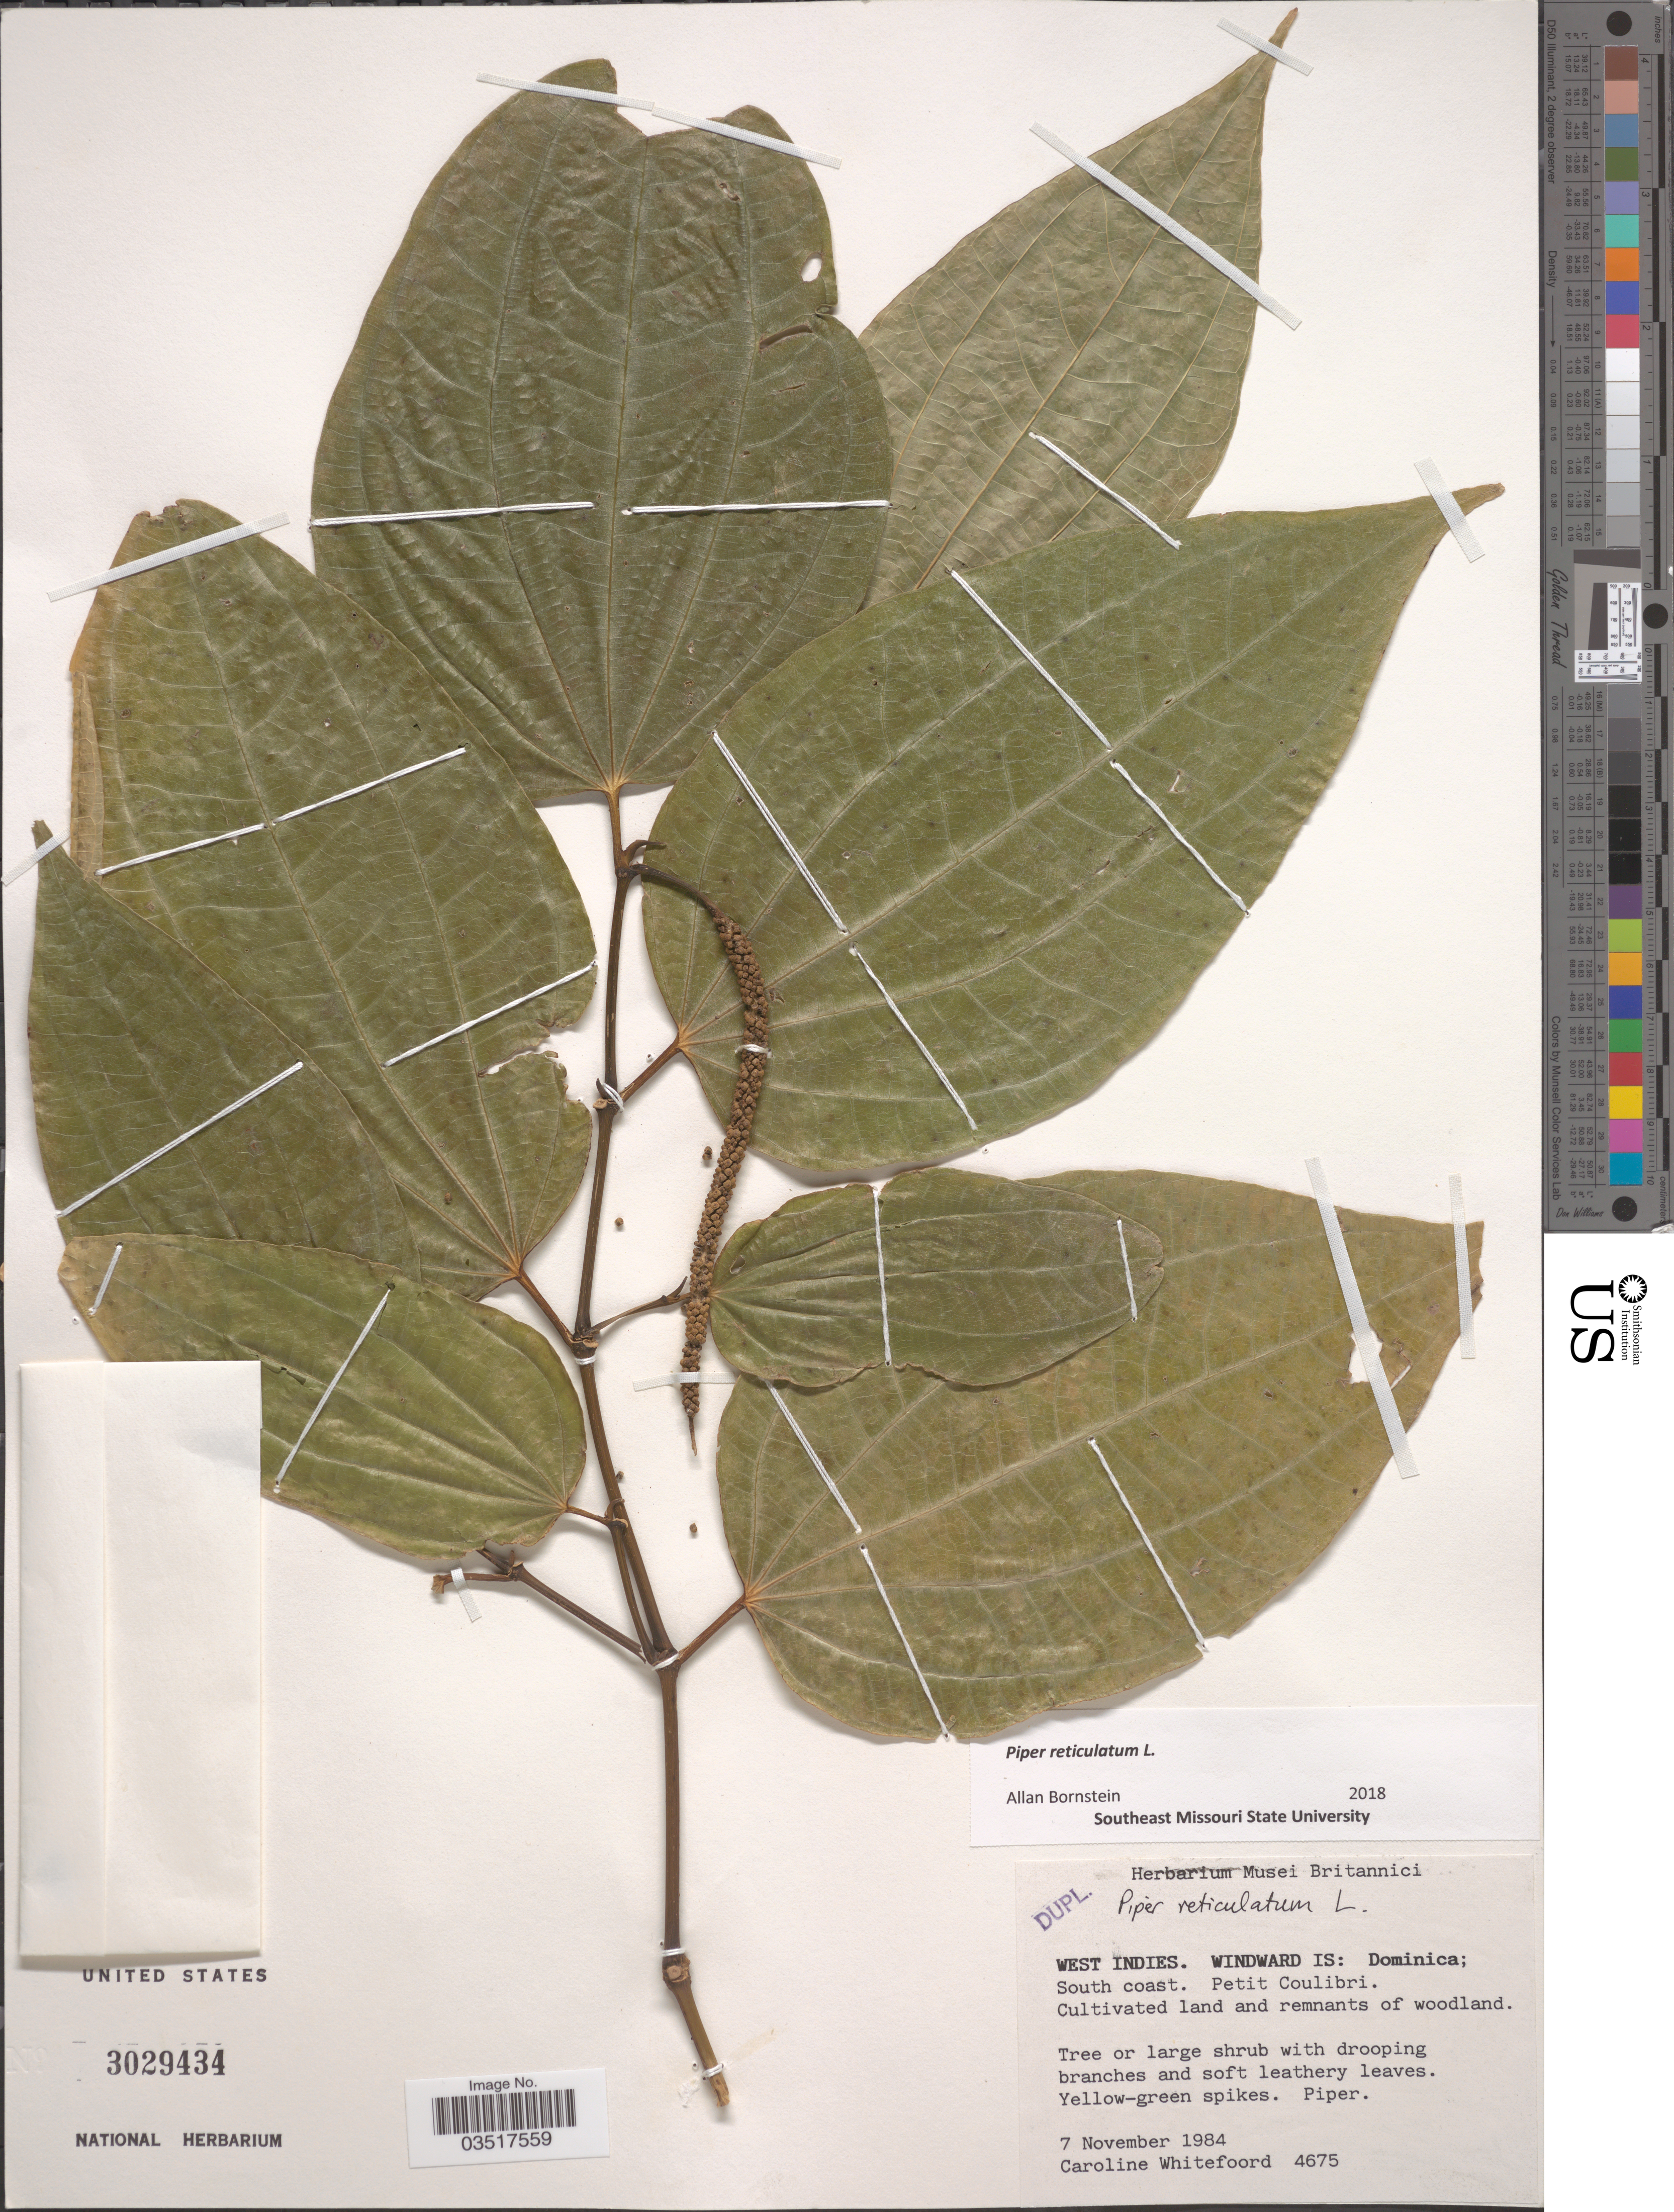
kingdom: Plantae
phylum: Tracheophyta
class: Magnoliopsida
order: Piperales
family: Piperaceae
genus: Piper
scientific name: Piper reticulatum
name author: L.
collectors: C. Whitefoord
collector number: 4675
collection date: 1984-11-07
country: Dominica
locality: West Indies. Windward Is. South coast. Petit Coulibri.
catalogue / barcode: US 3029434